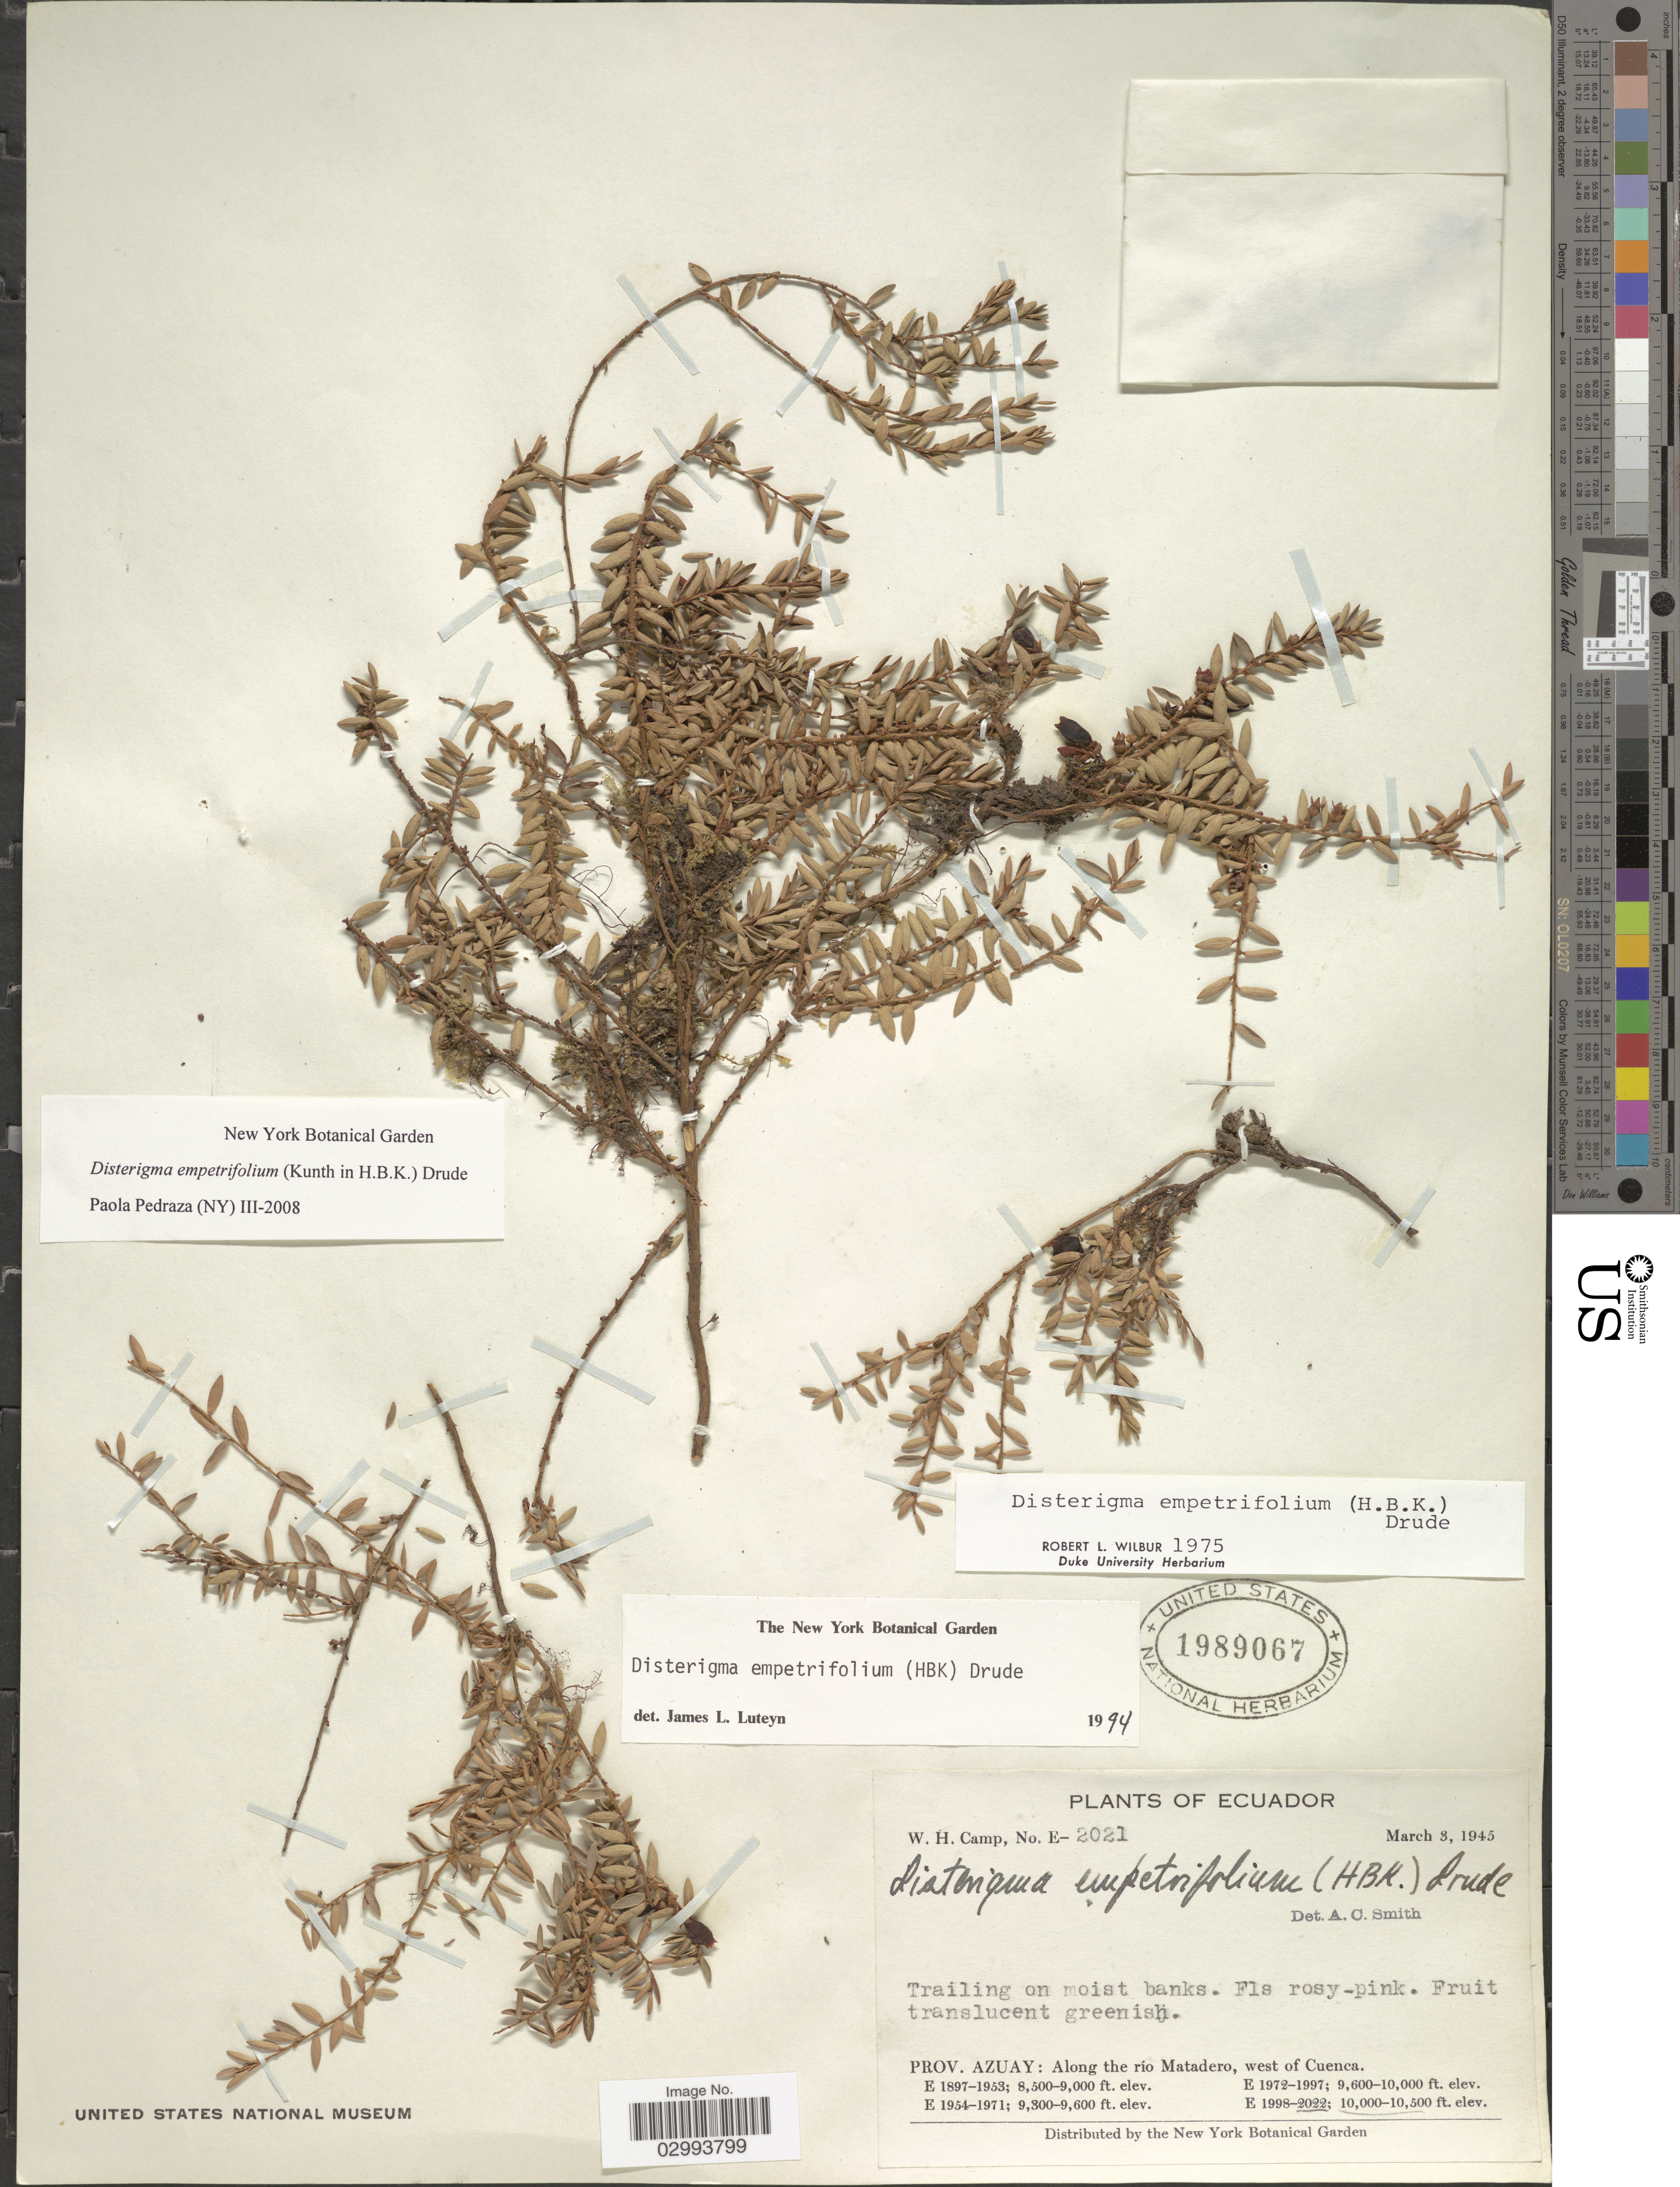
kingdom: Plantae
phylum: Tracheophyta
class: Magnoliopsida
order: Ericales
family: Ericaceae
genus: Disterigma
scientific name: Disterigma empetrifolium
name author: (Kunth) Drude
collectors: W. H. Camp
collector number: E-2021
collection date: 1945-03-03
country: Ecuador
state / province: Azuay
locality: Along the río Matadero, west of Cuenca.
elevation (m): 3048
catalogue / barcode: US 1989067